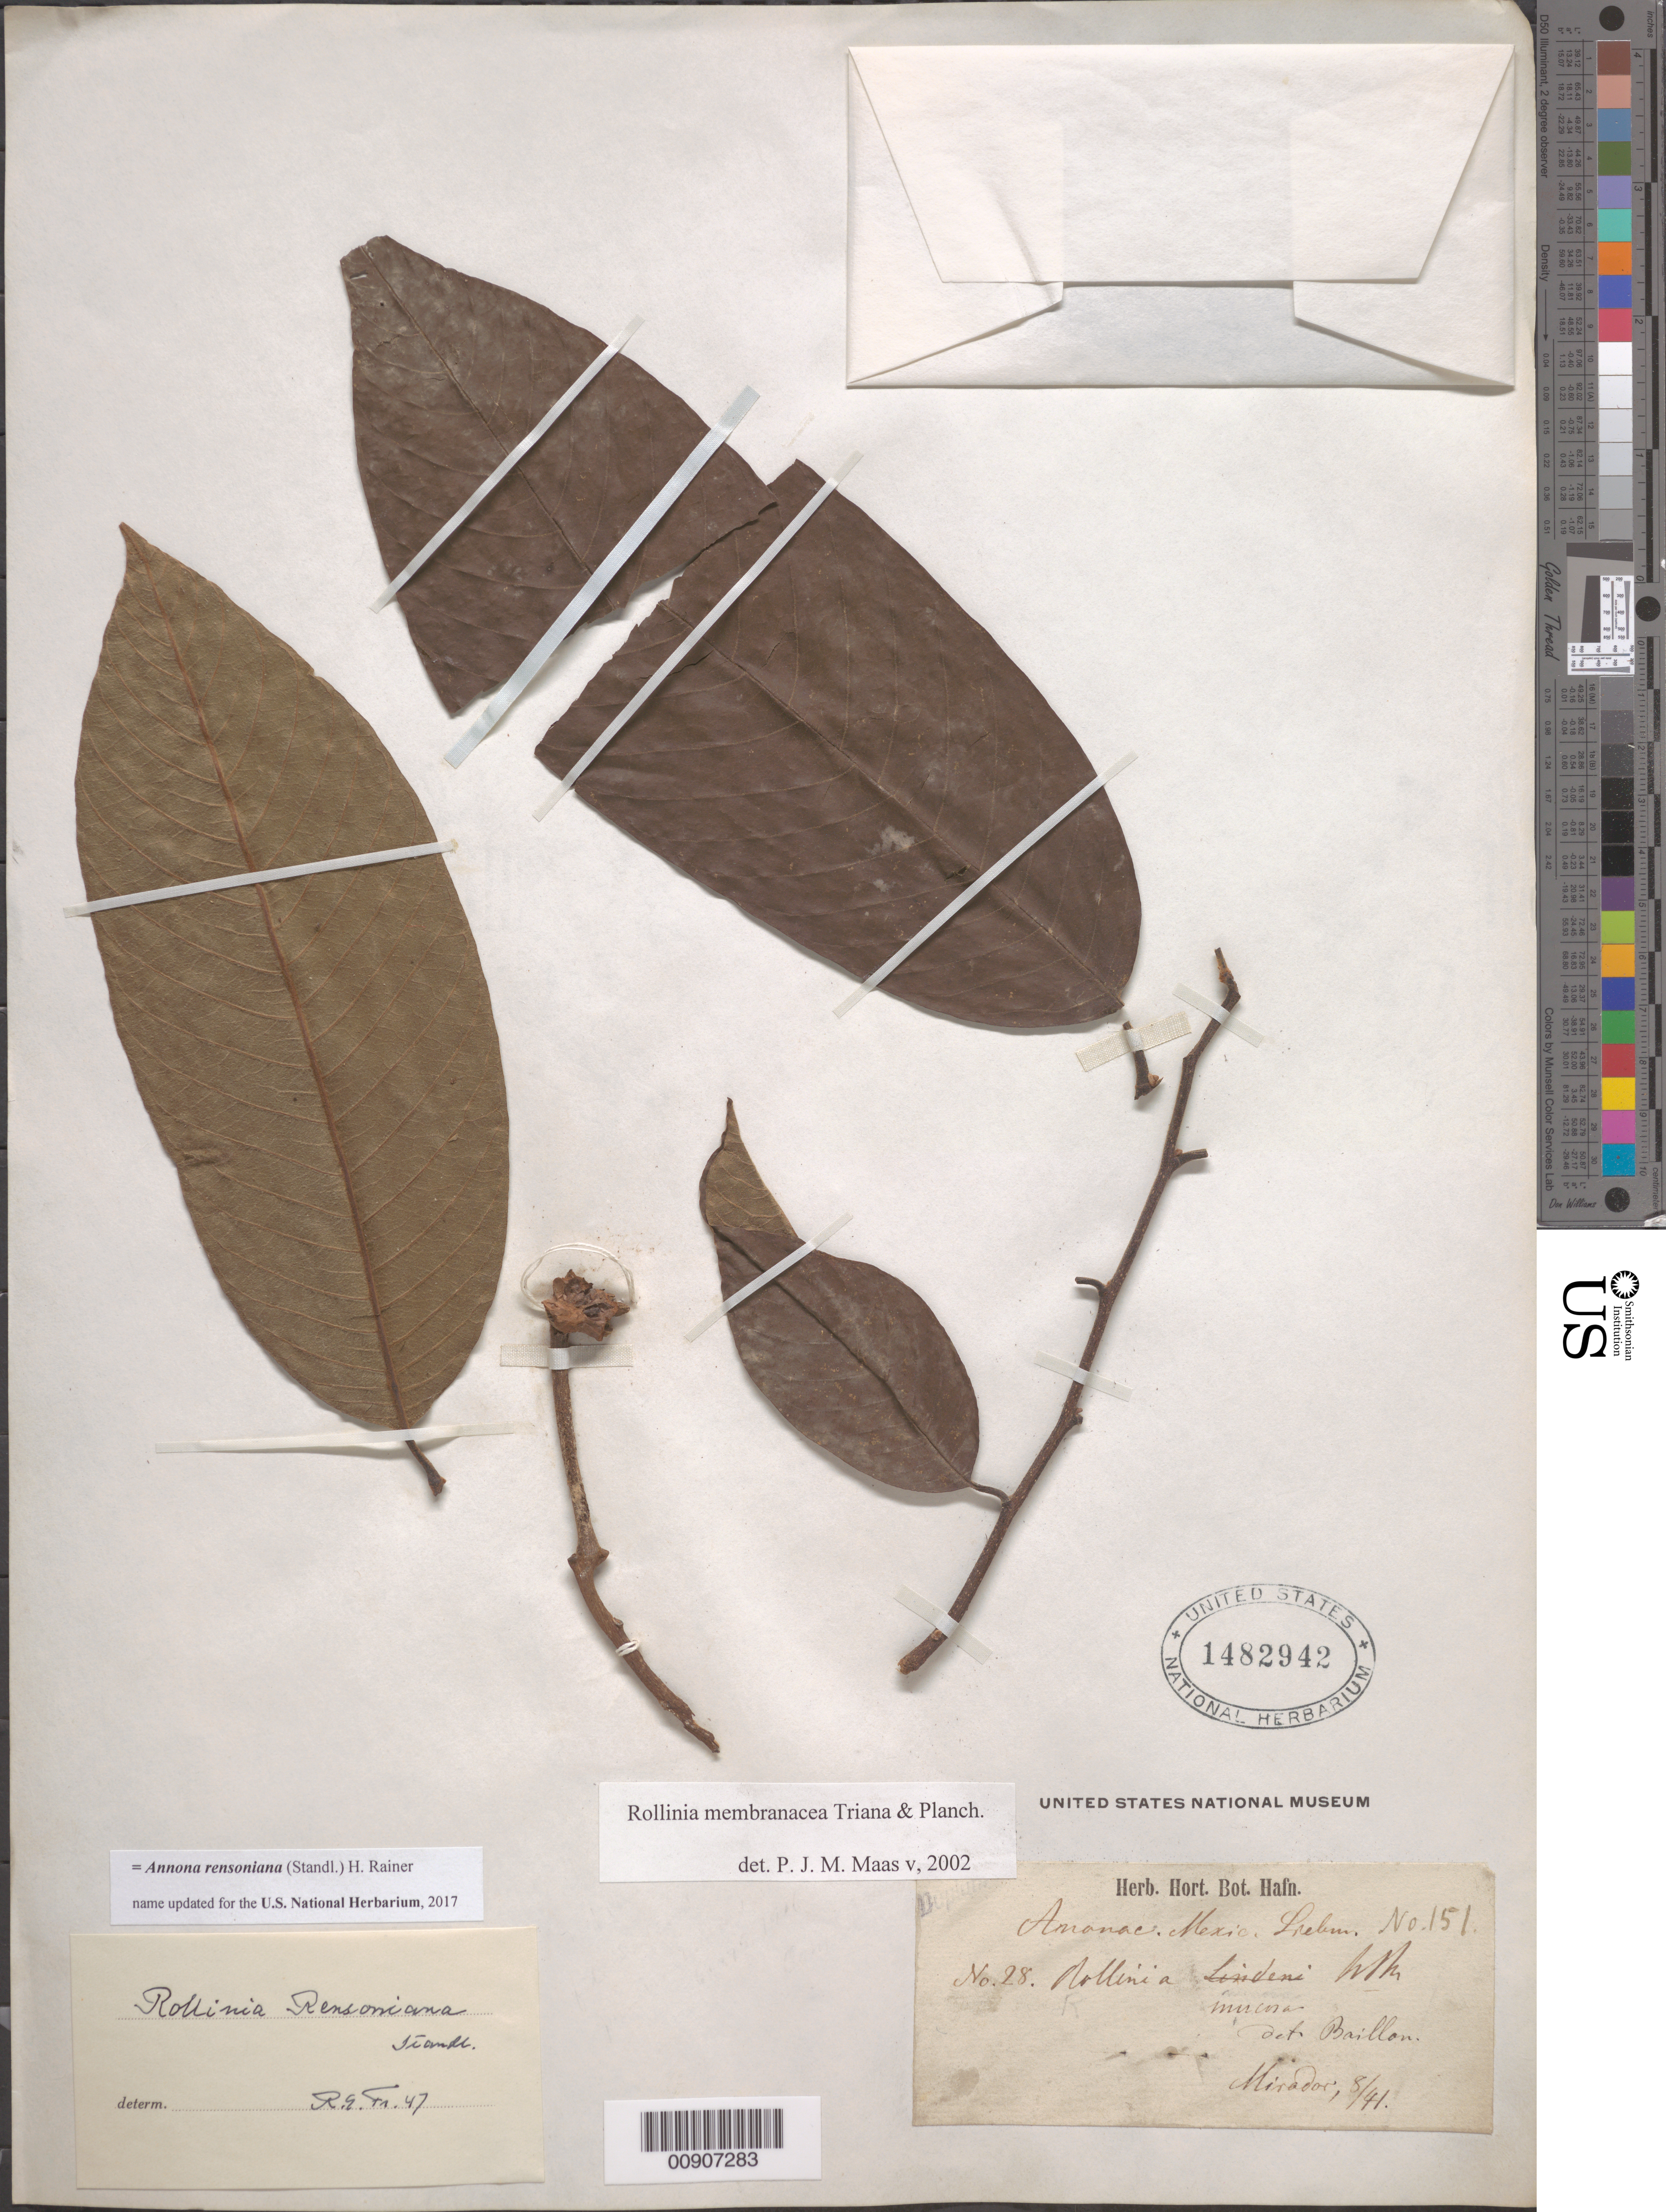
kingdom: Plantae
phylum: Tracheophyta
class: Magnoliopsida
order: Magnoliales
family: Annonaceae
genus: Annona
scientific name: Annona rensoniana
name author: (Standl.) H. Rainer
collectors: F. M. Liebmann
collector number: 28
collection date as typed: Aug 1841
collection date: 1841-08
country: Mexico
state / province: Veracruz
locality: Mirador.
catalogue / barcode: US 1482942